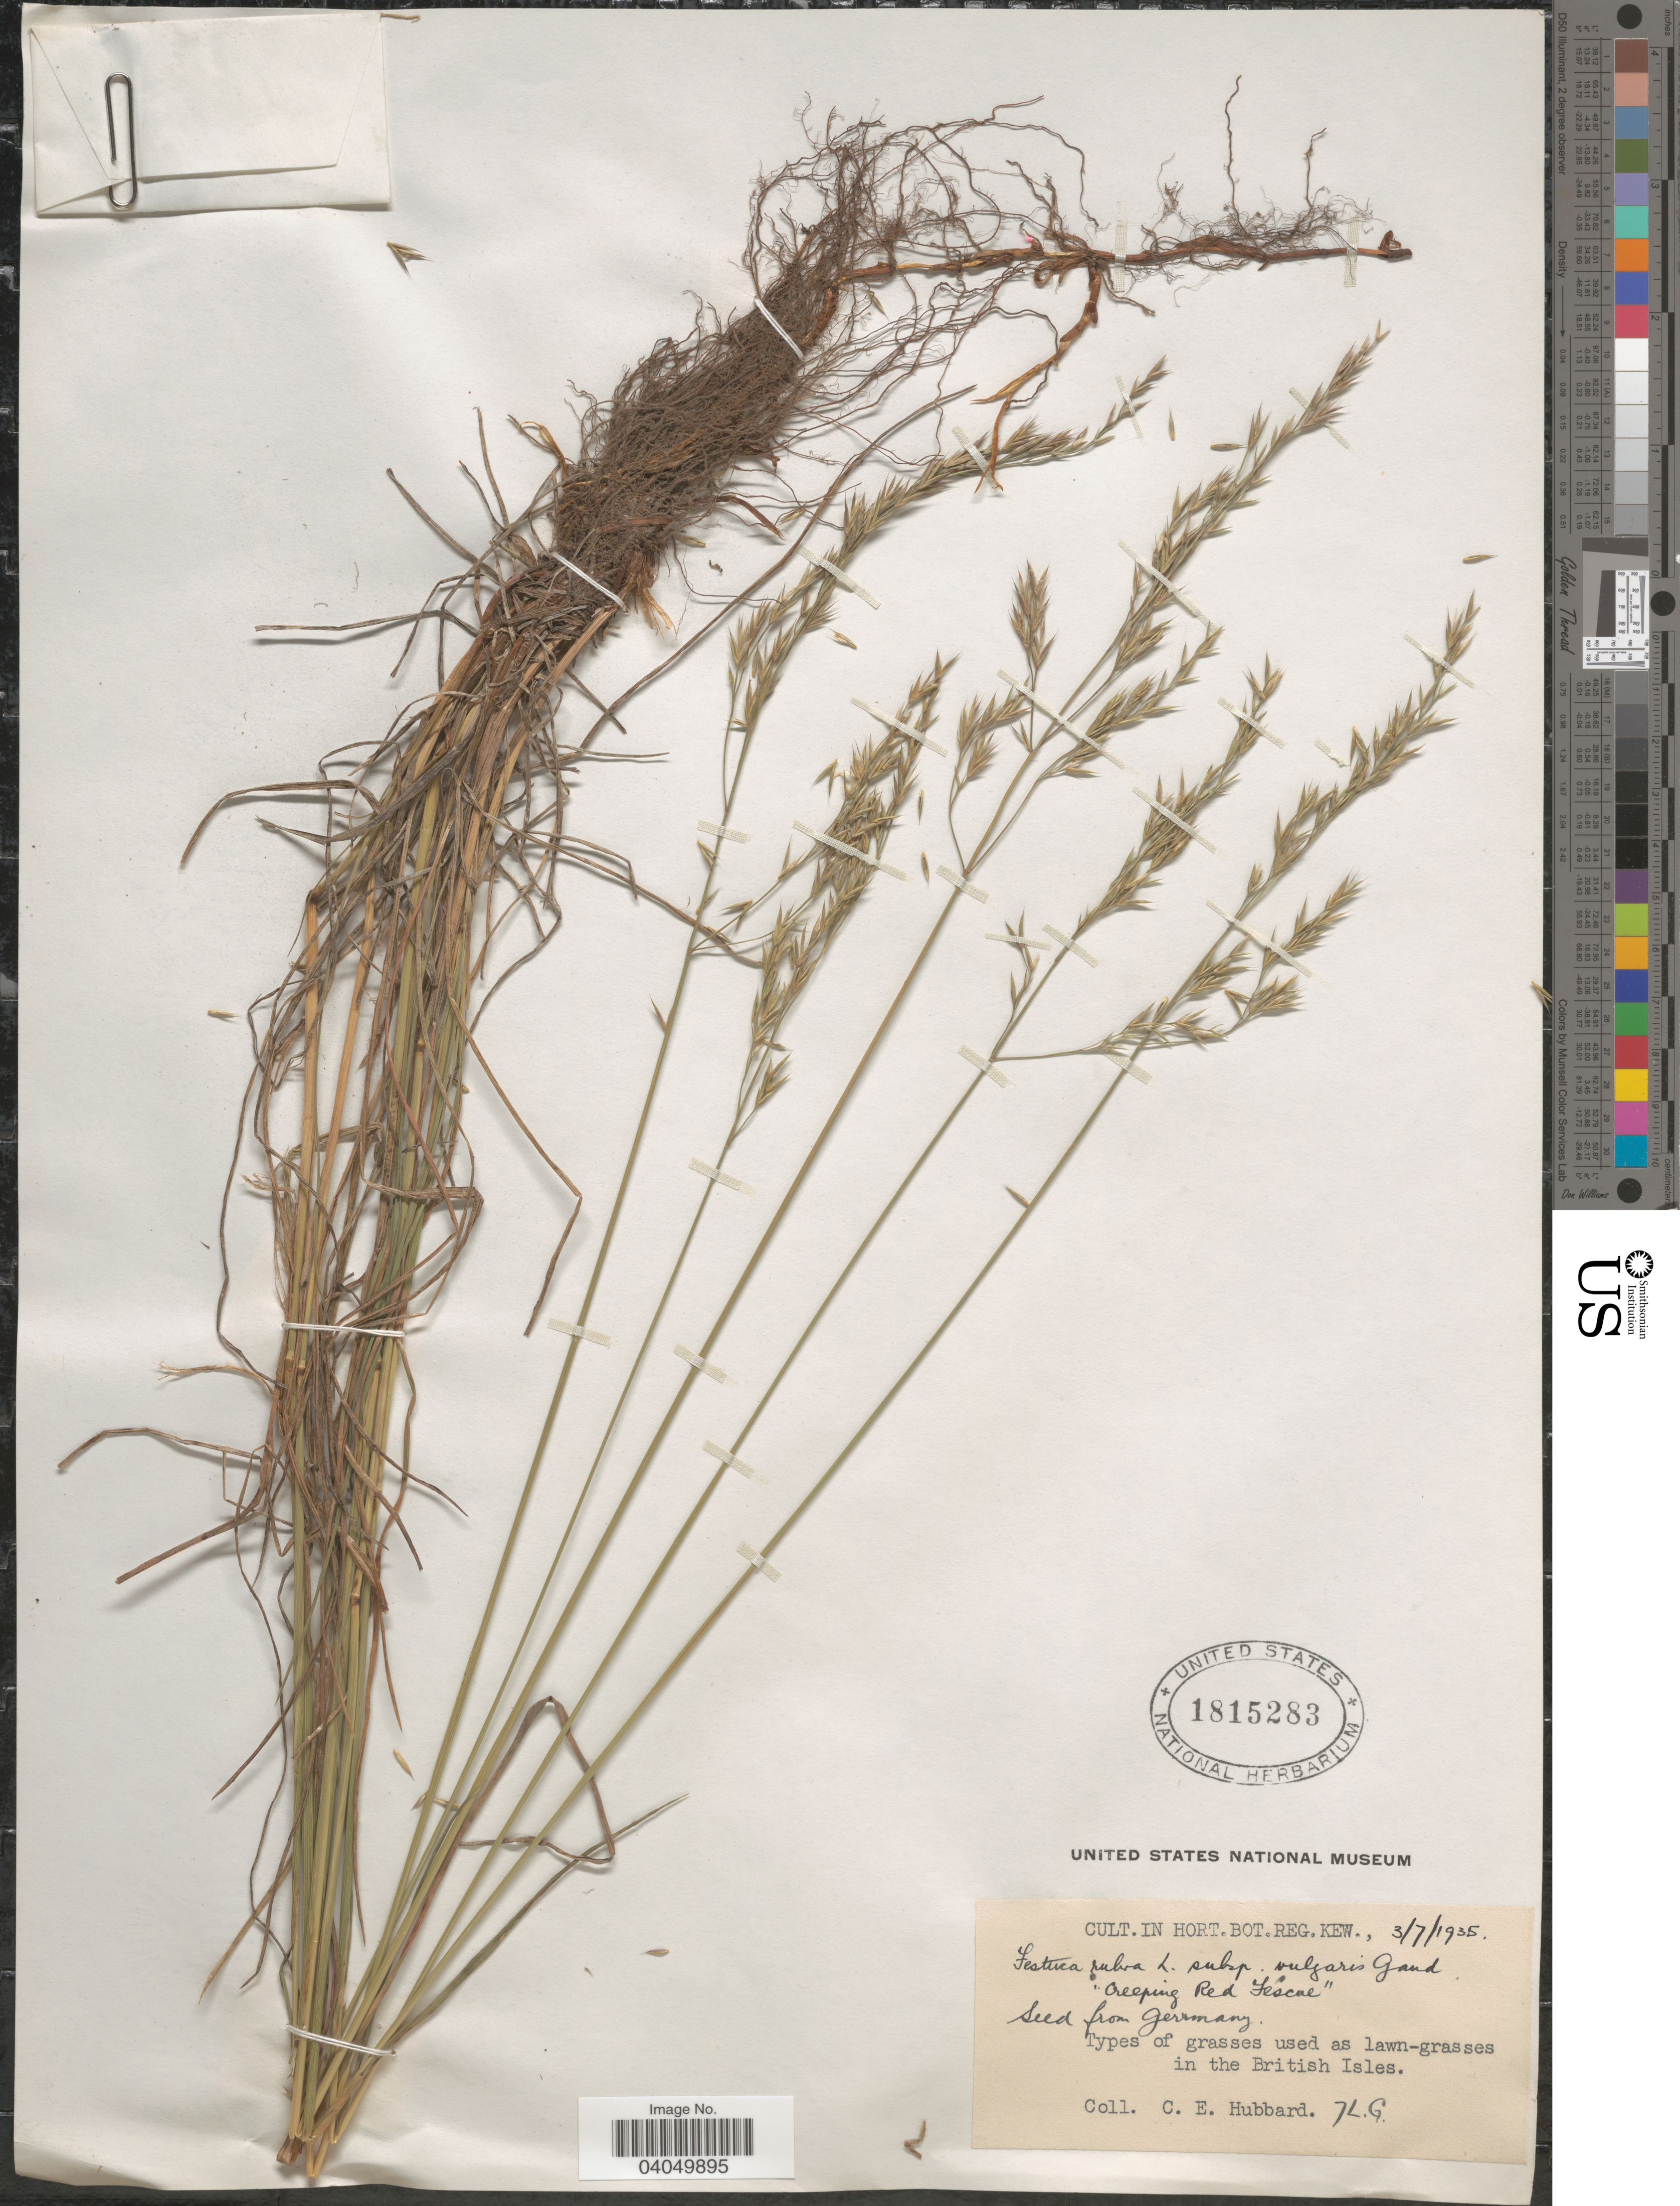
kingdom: Plantae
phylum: Tracheophyta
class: Liliopsida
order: Poales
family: Poaceae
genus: Festuca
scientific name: Festuca rubra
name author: L.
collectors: C. E. Hubbard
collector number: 7L.G.?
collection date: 1935-07-03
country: United Kingdom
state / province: England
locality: Cult. in Hort. Bot. Reg. Kew.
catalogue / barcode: US 1815283